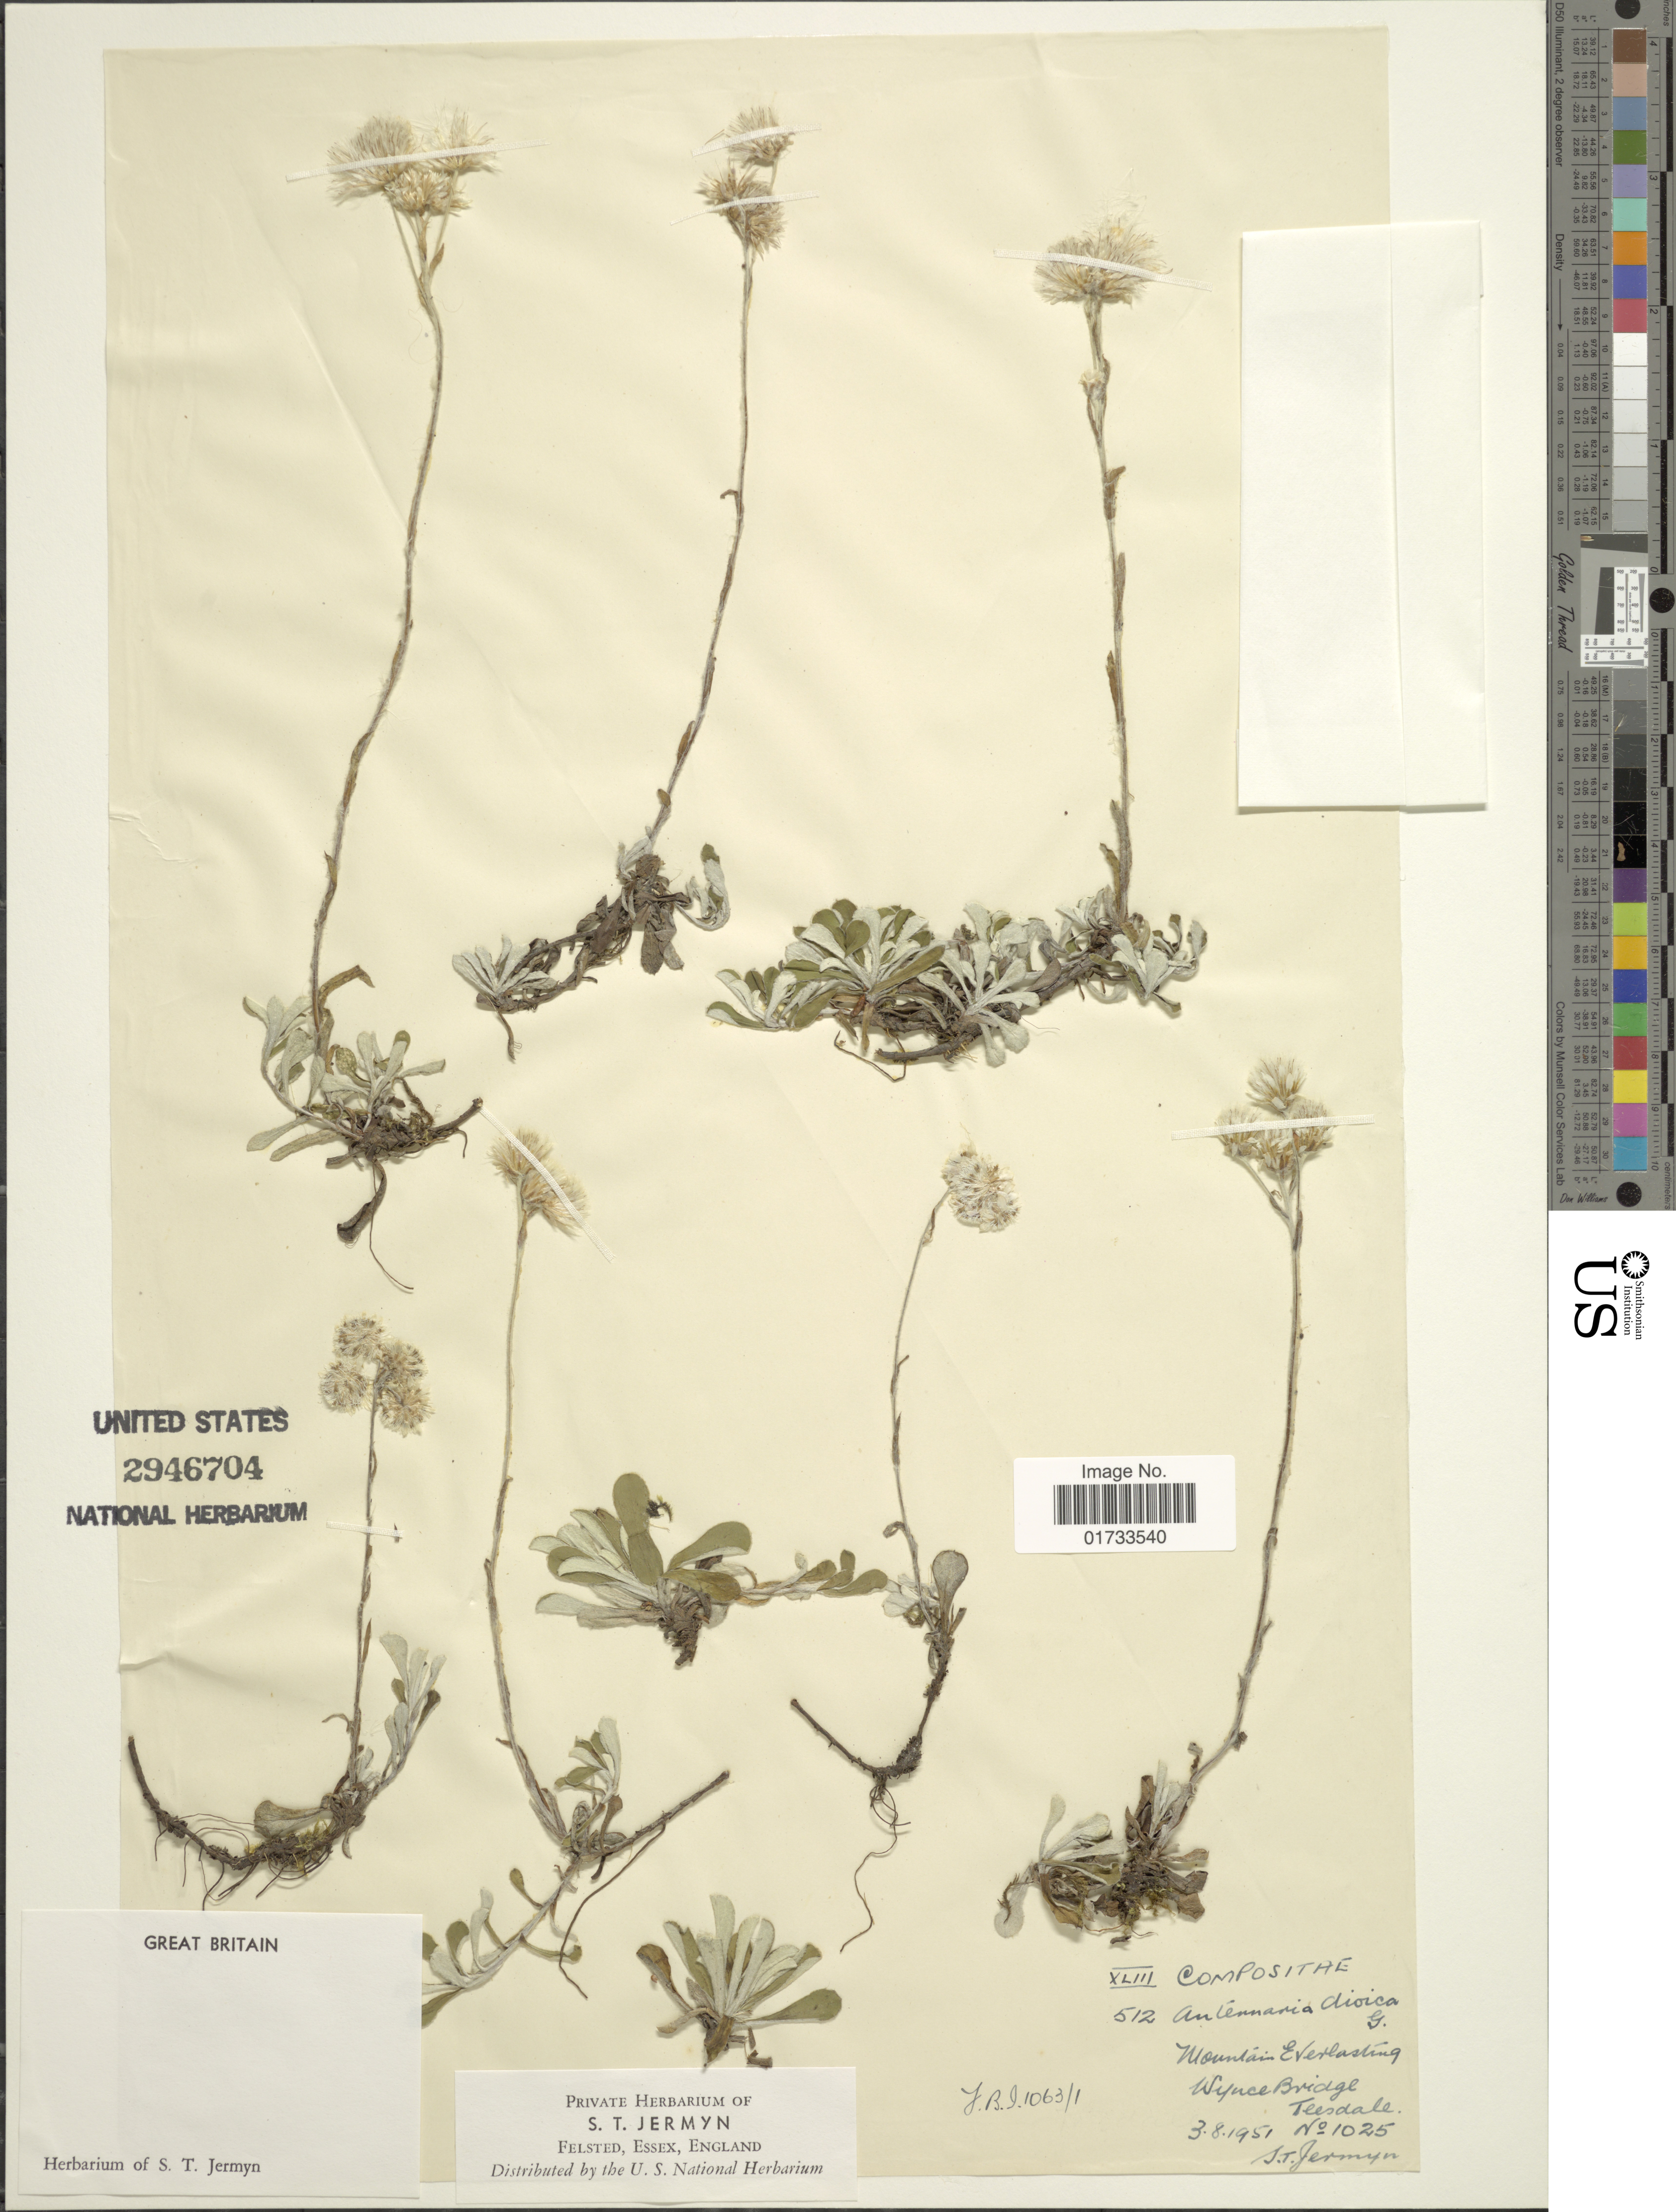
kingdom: Plantae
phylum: Tracheophyta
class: Magnoliopsida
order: Asterales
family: Asteraceae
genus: Antennaria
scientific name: Antennaria dioica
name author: (L.) Gaertn.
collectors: S. Jermyn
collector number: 1025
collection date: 1951-08-03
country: United Kingdom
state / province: England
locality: Mountain Everlasting, Wynce Brudge, Teesdale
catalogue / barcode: US 2946704